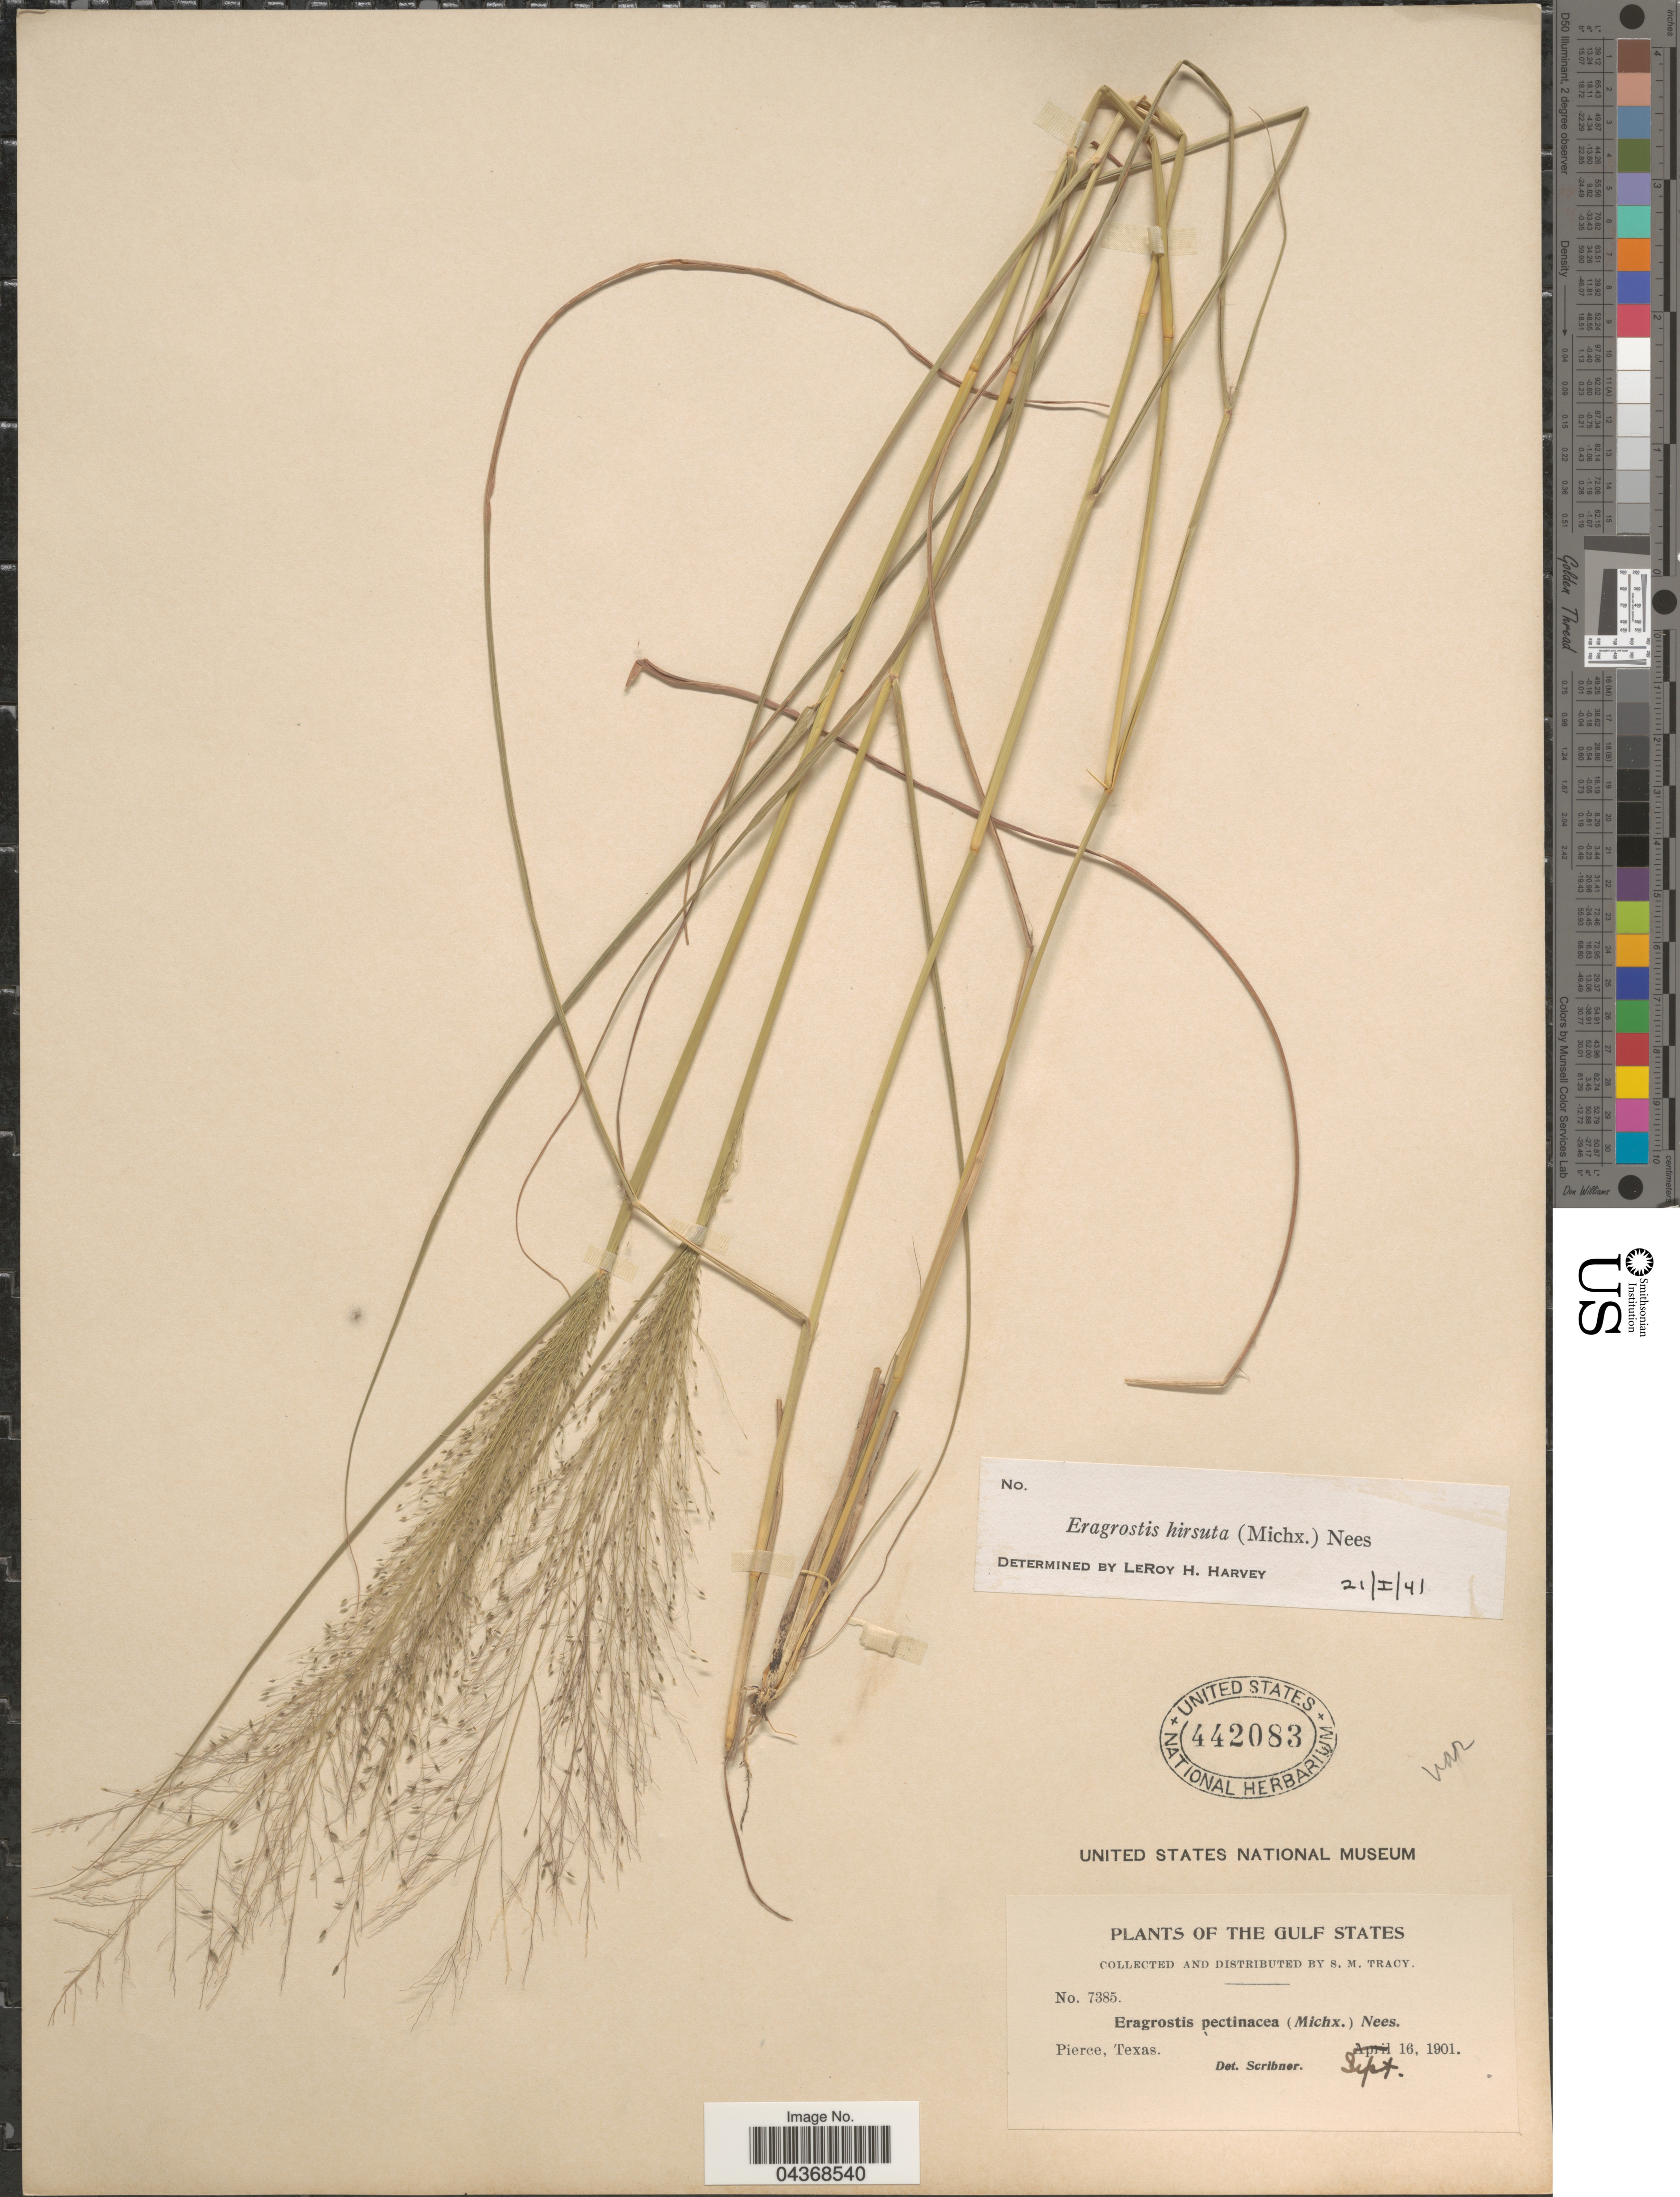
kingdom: Plantae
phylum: Tracheophyta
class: Liliopsida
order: Poales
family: Poaceae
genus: Eragrostis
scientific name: Eragrostis hirsuta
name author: (Michx.) Nees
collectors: S. M. Tracy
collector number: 7385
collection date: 1901-09-16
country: United States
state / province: Texas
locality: The Gulf States. Pierce.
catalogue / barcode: US 442083